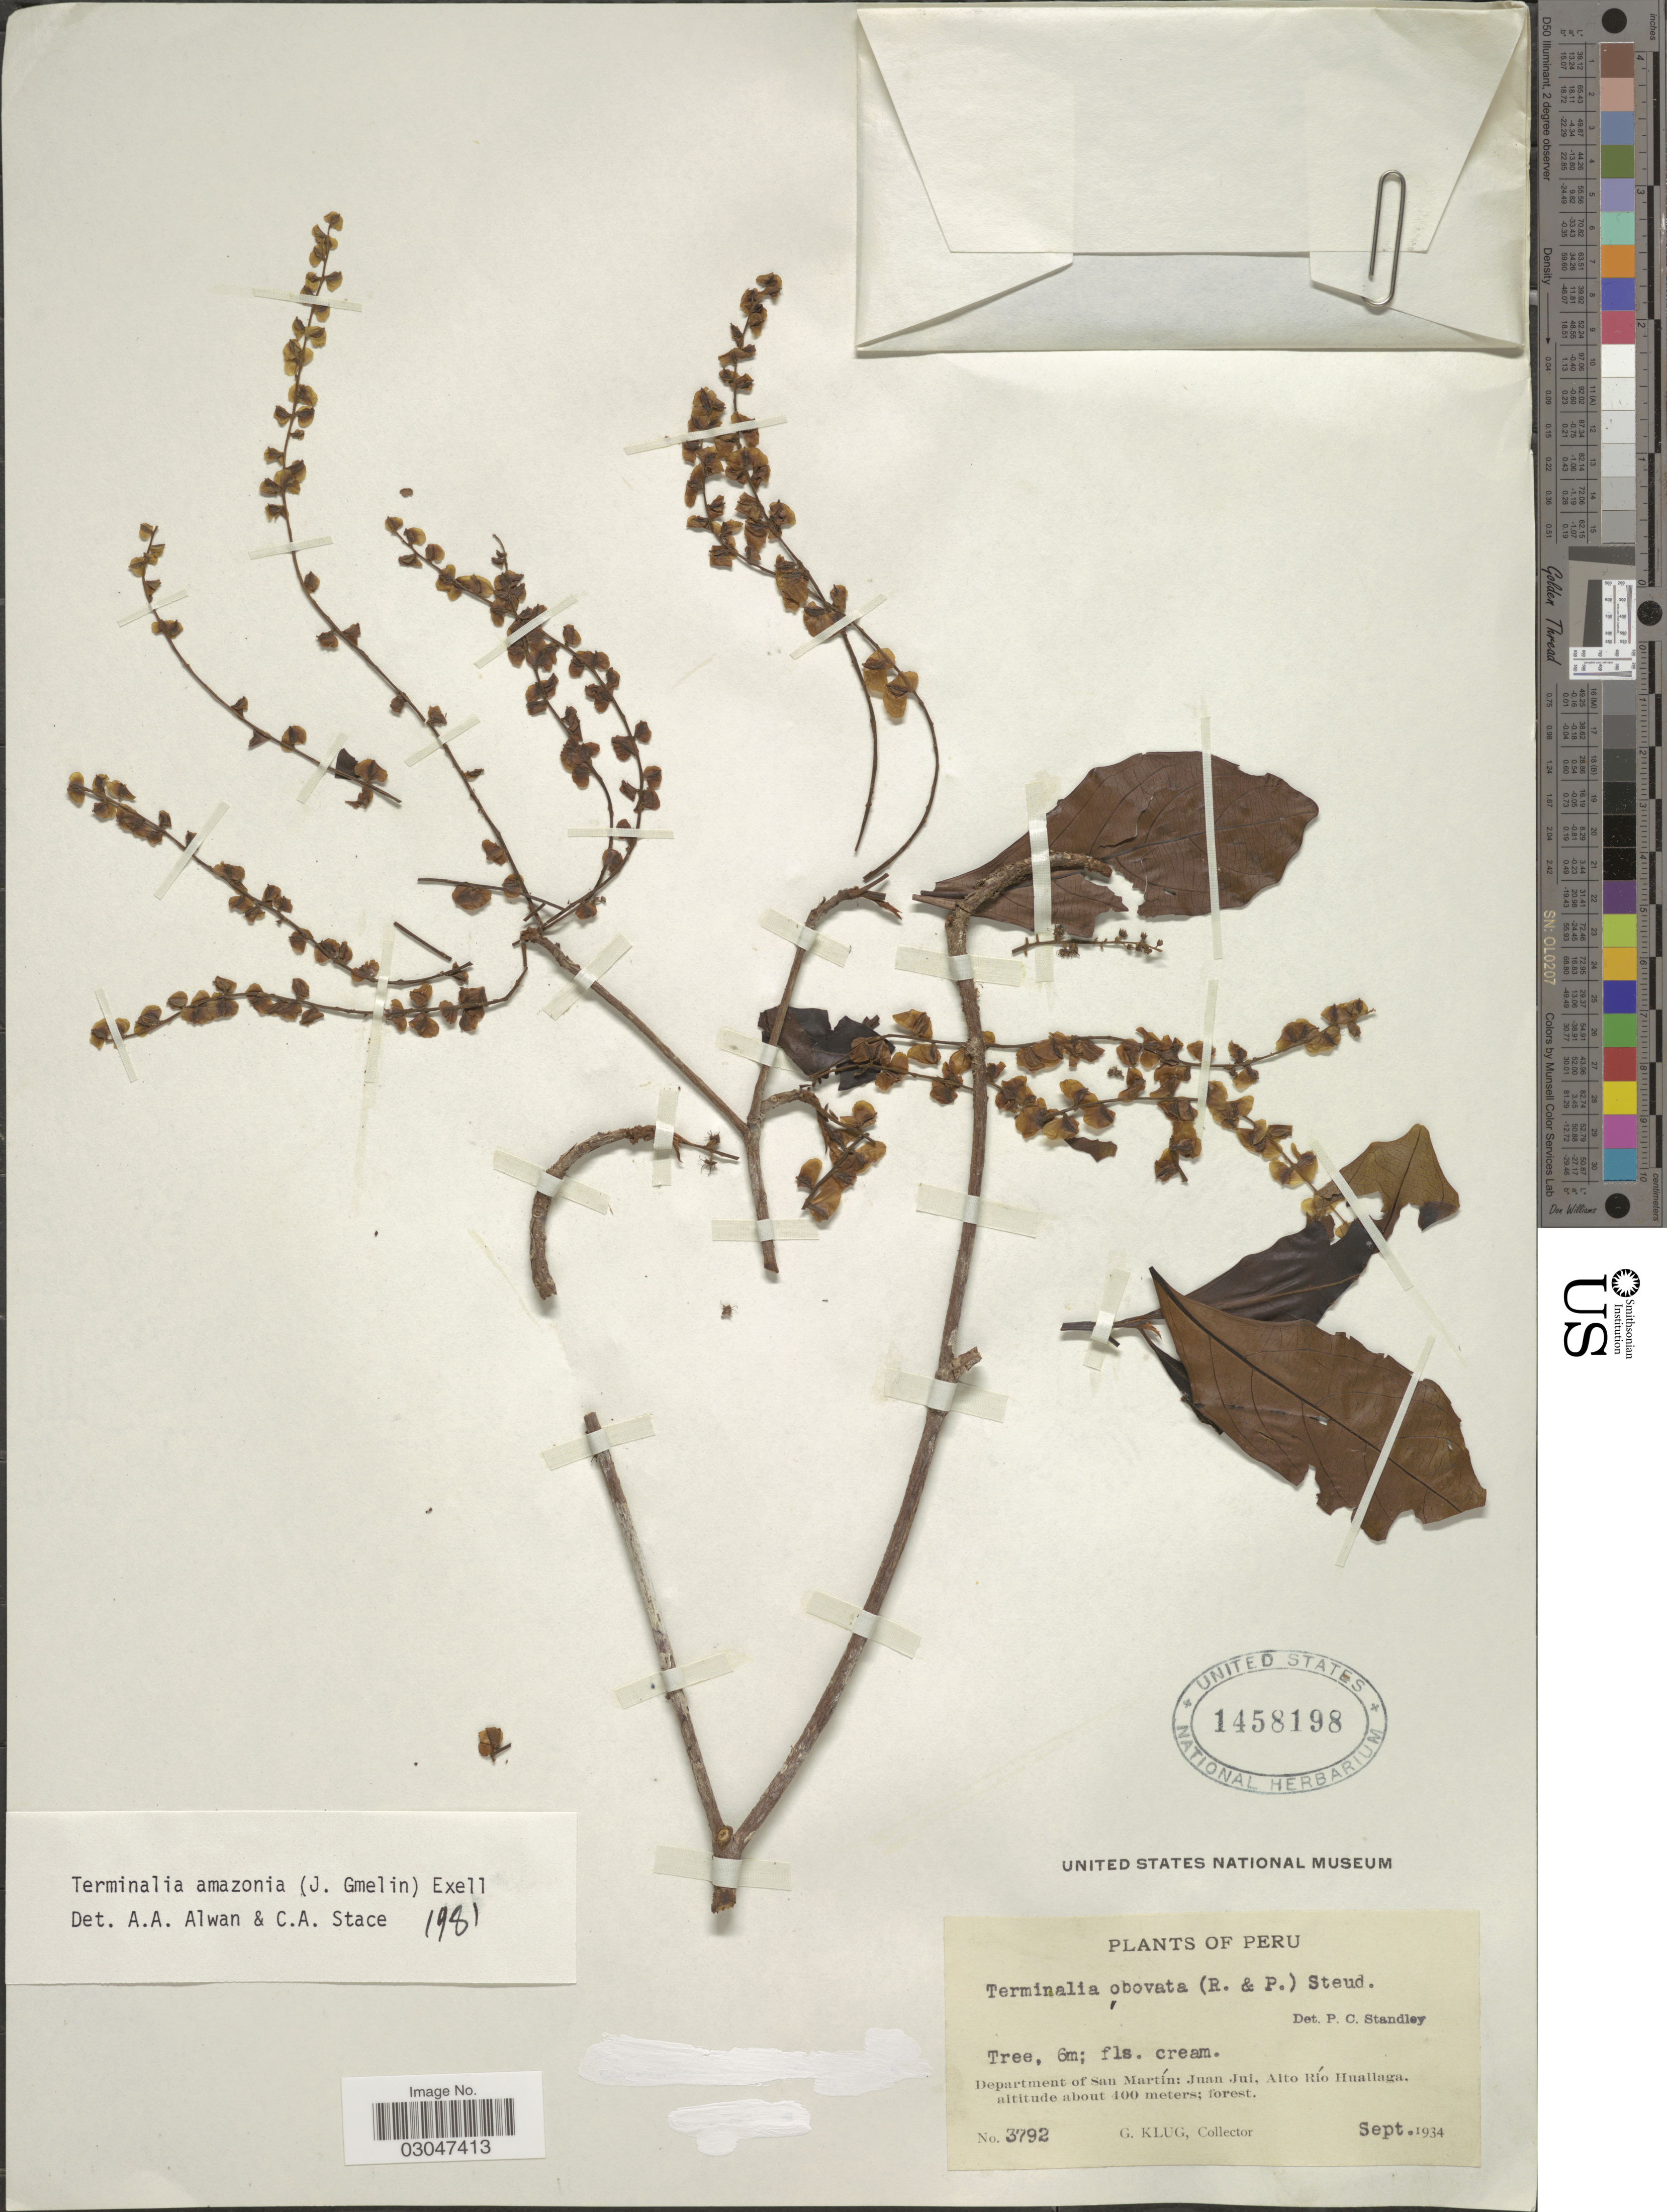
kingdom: Plantae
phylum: Tracheophyta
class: Magnoliopsida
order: Myrtales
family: Combretaceae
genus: Terminalia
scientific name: Terminalia amazonia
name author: (J.F. Gmel.) Exell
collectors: G. Klug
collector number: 3792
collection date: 1934-09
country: Peru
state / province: San Martín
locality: Department of San Martín: Juan Jui, Alto Río Huallaga.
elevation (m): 400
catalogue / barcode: US 1458198